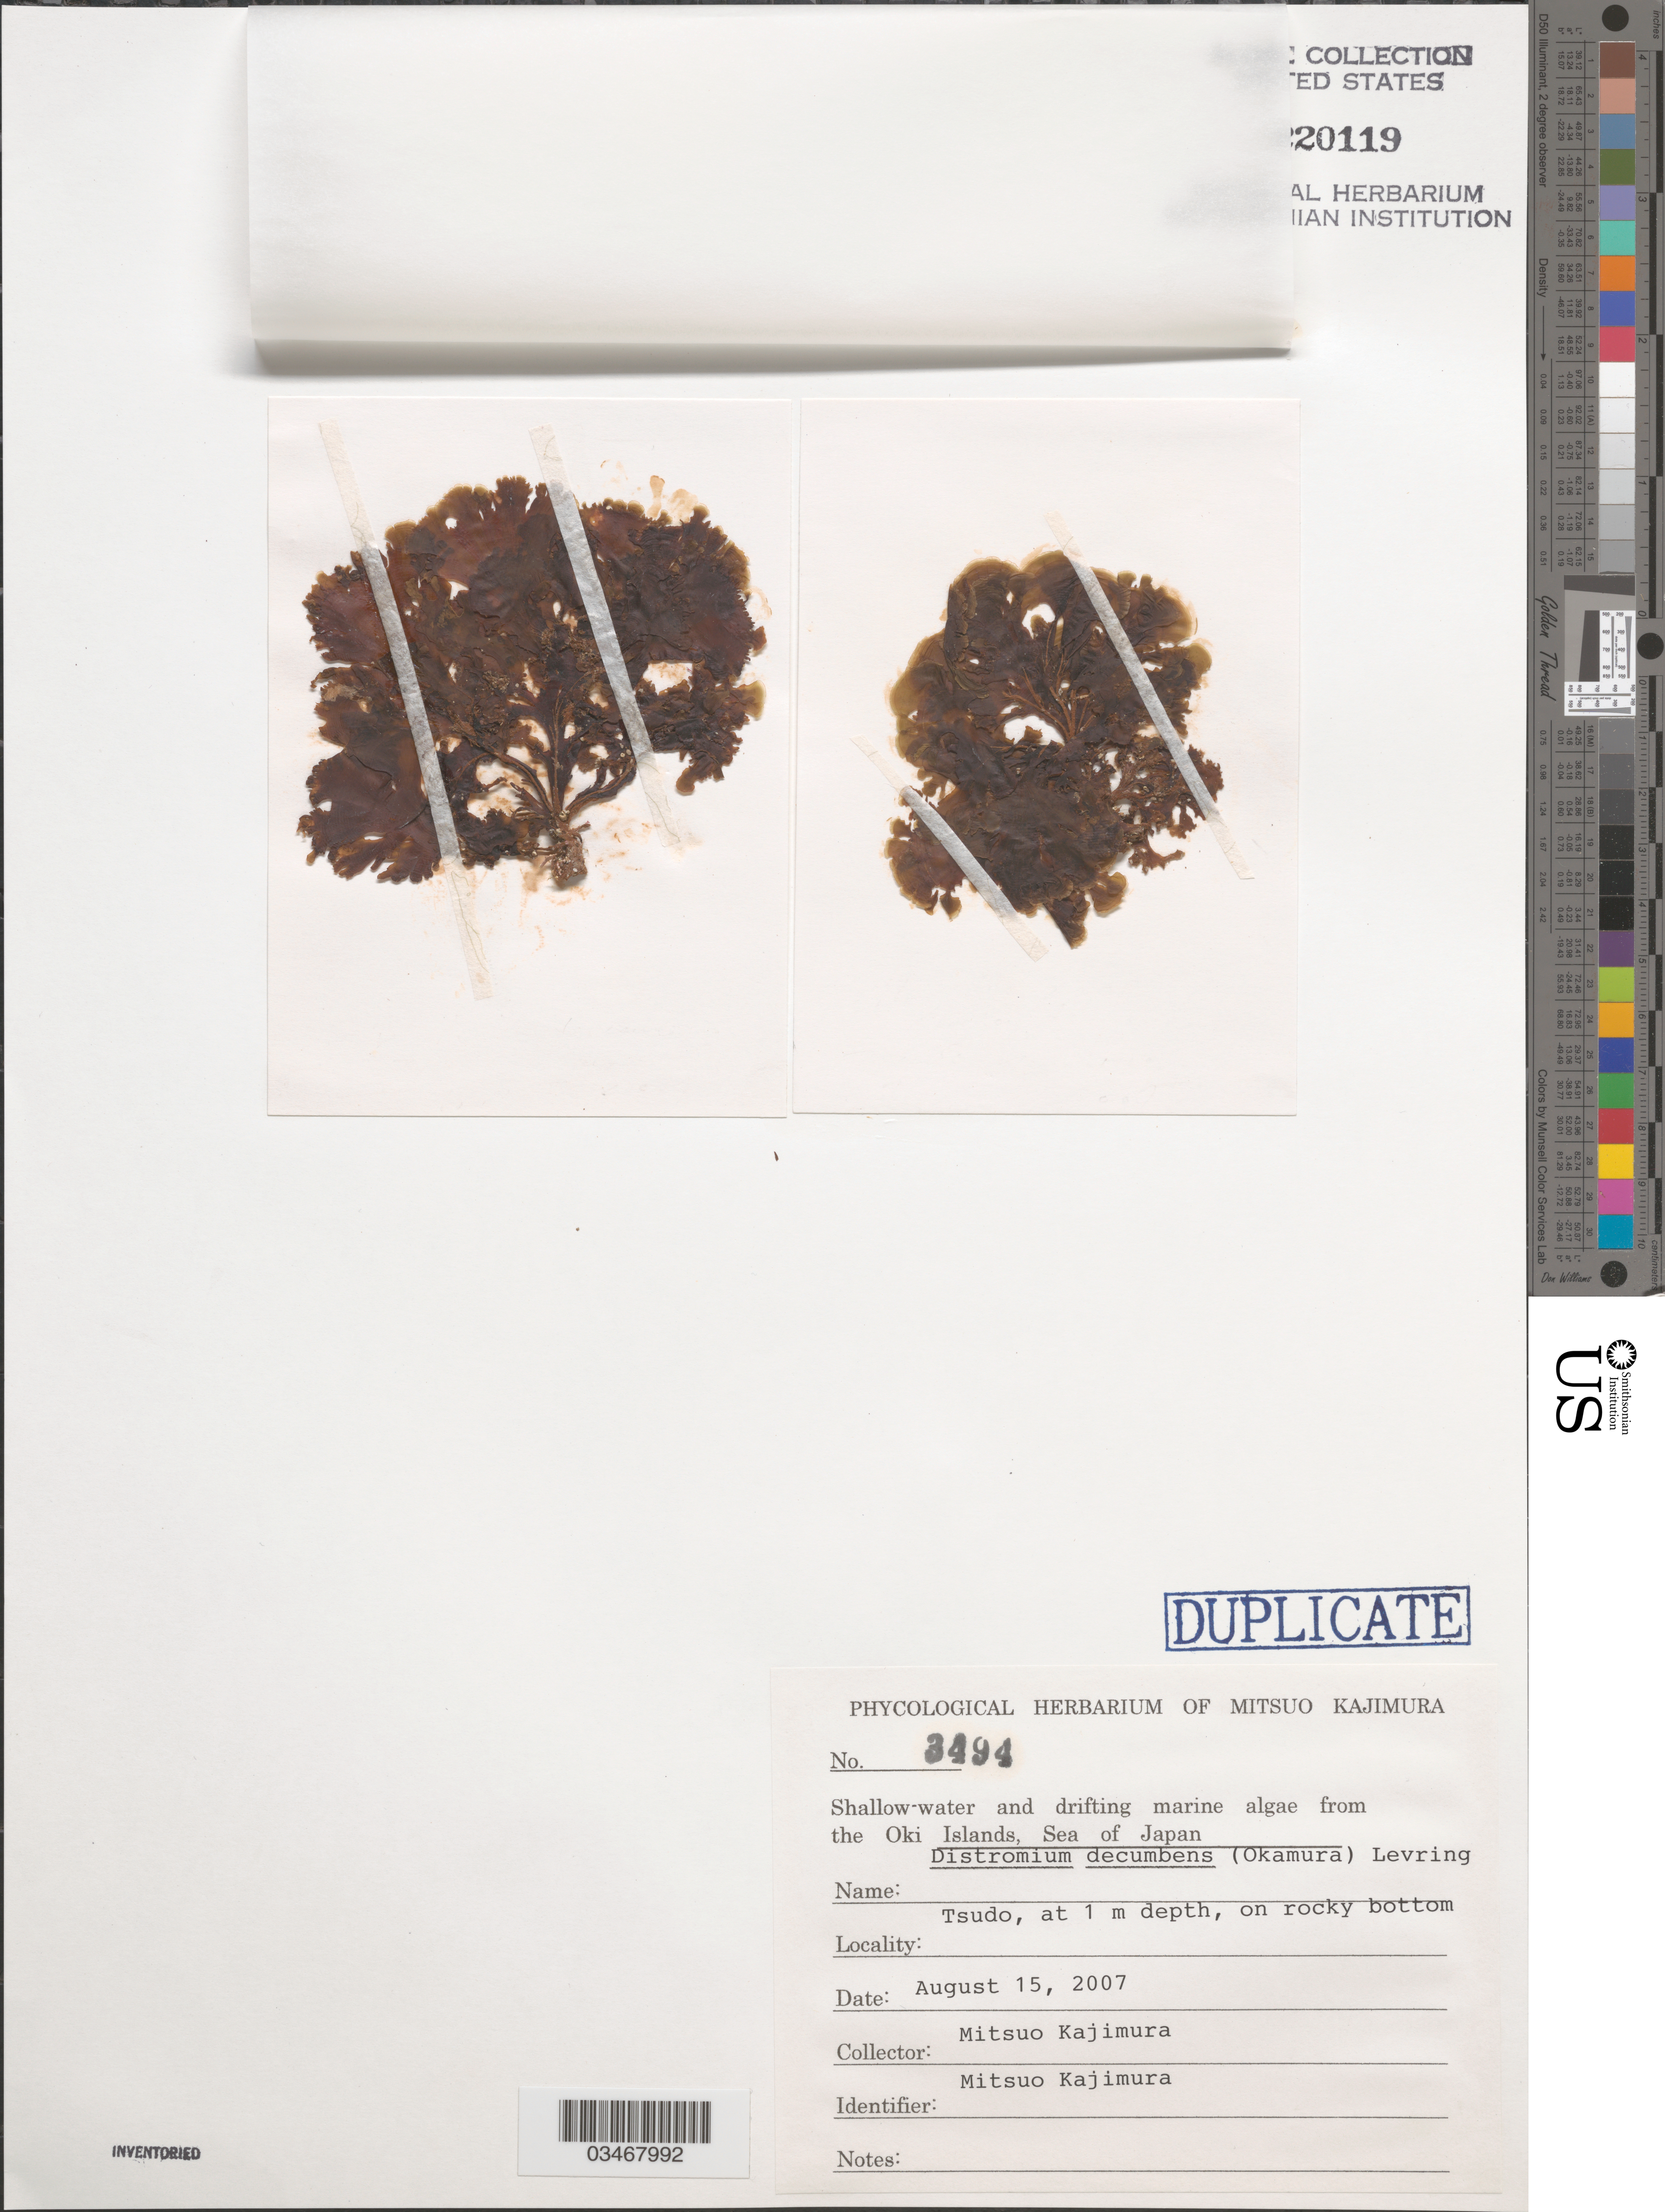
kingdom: Chromista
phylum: Ochrophyta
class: Phaeophyceae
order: Dictyotales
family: Dictyotaceae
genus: Distromium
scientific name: Distromium decumbens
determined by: Kajimura, Mitsuo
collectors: M. Kajimura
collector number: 3494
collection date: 2007-08-15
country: Japan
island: Oki Island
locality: Tsudo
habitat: On rocky bottom.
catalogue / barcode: US 220119